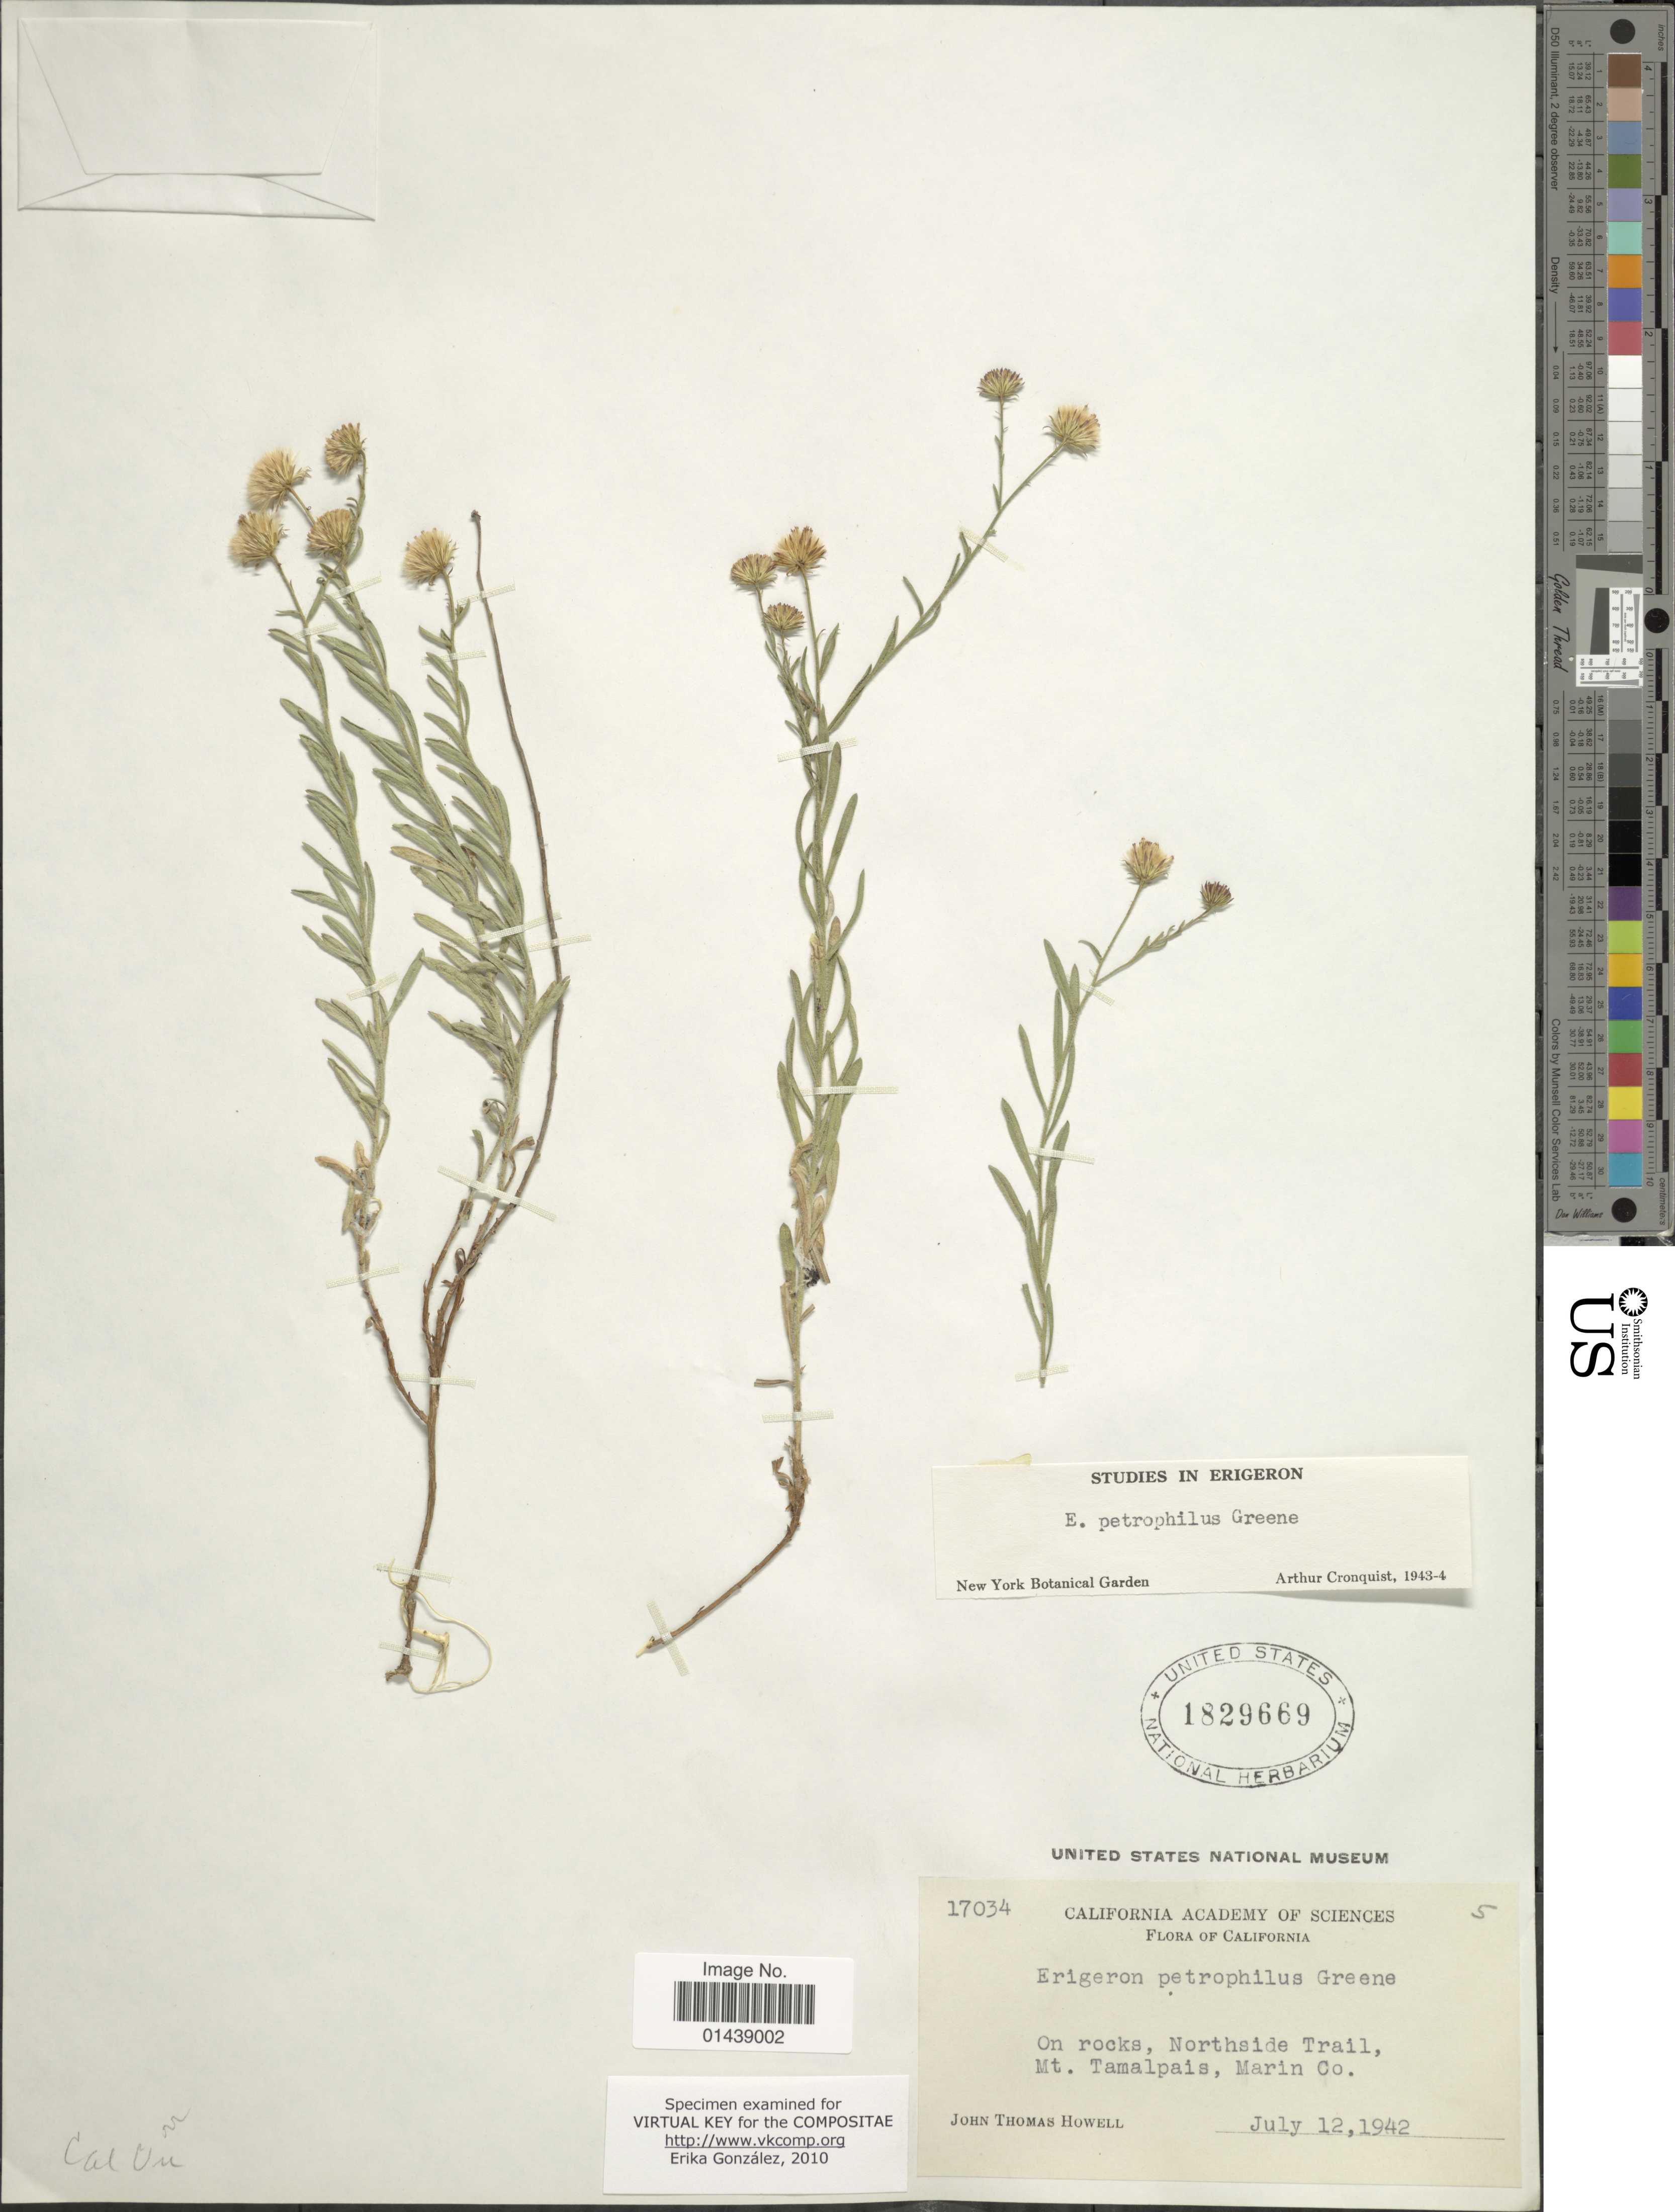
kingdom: Plantae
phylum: Tracheophyta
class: Magnoliopsida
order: Asterales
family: Asteraceae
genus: Erigeron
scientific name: Erigeron petrophilus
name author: Greene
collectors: J. T. Howell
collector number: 17034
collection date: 1942-07-12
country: United States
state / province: California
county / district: Marin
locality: Northside Trail, Mt. Tamalpais, Marin Co.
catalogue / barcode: US 1829669